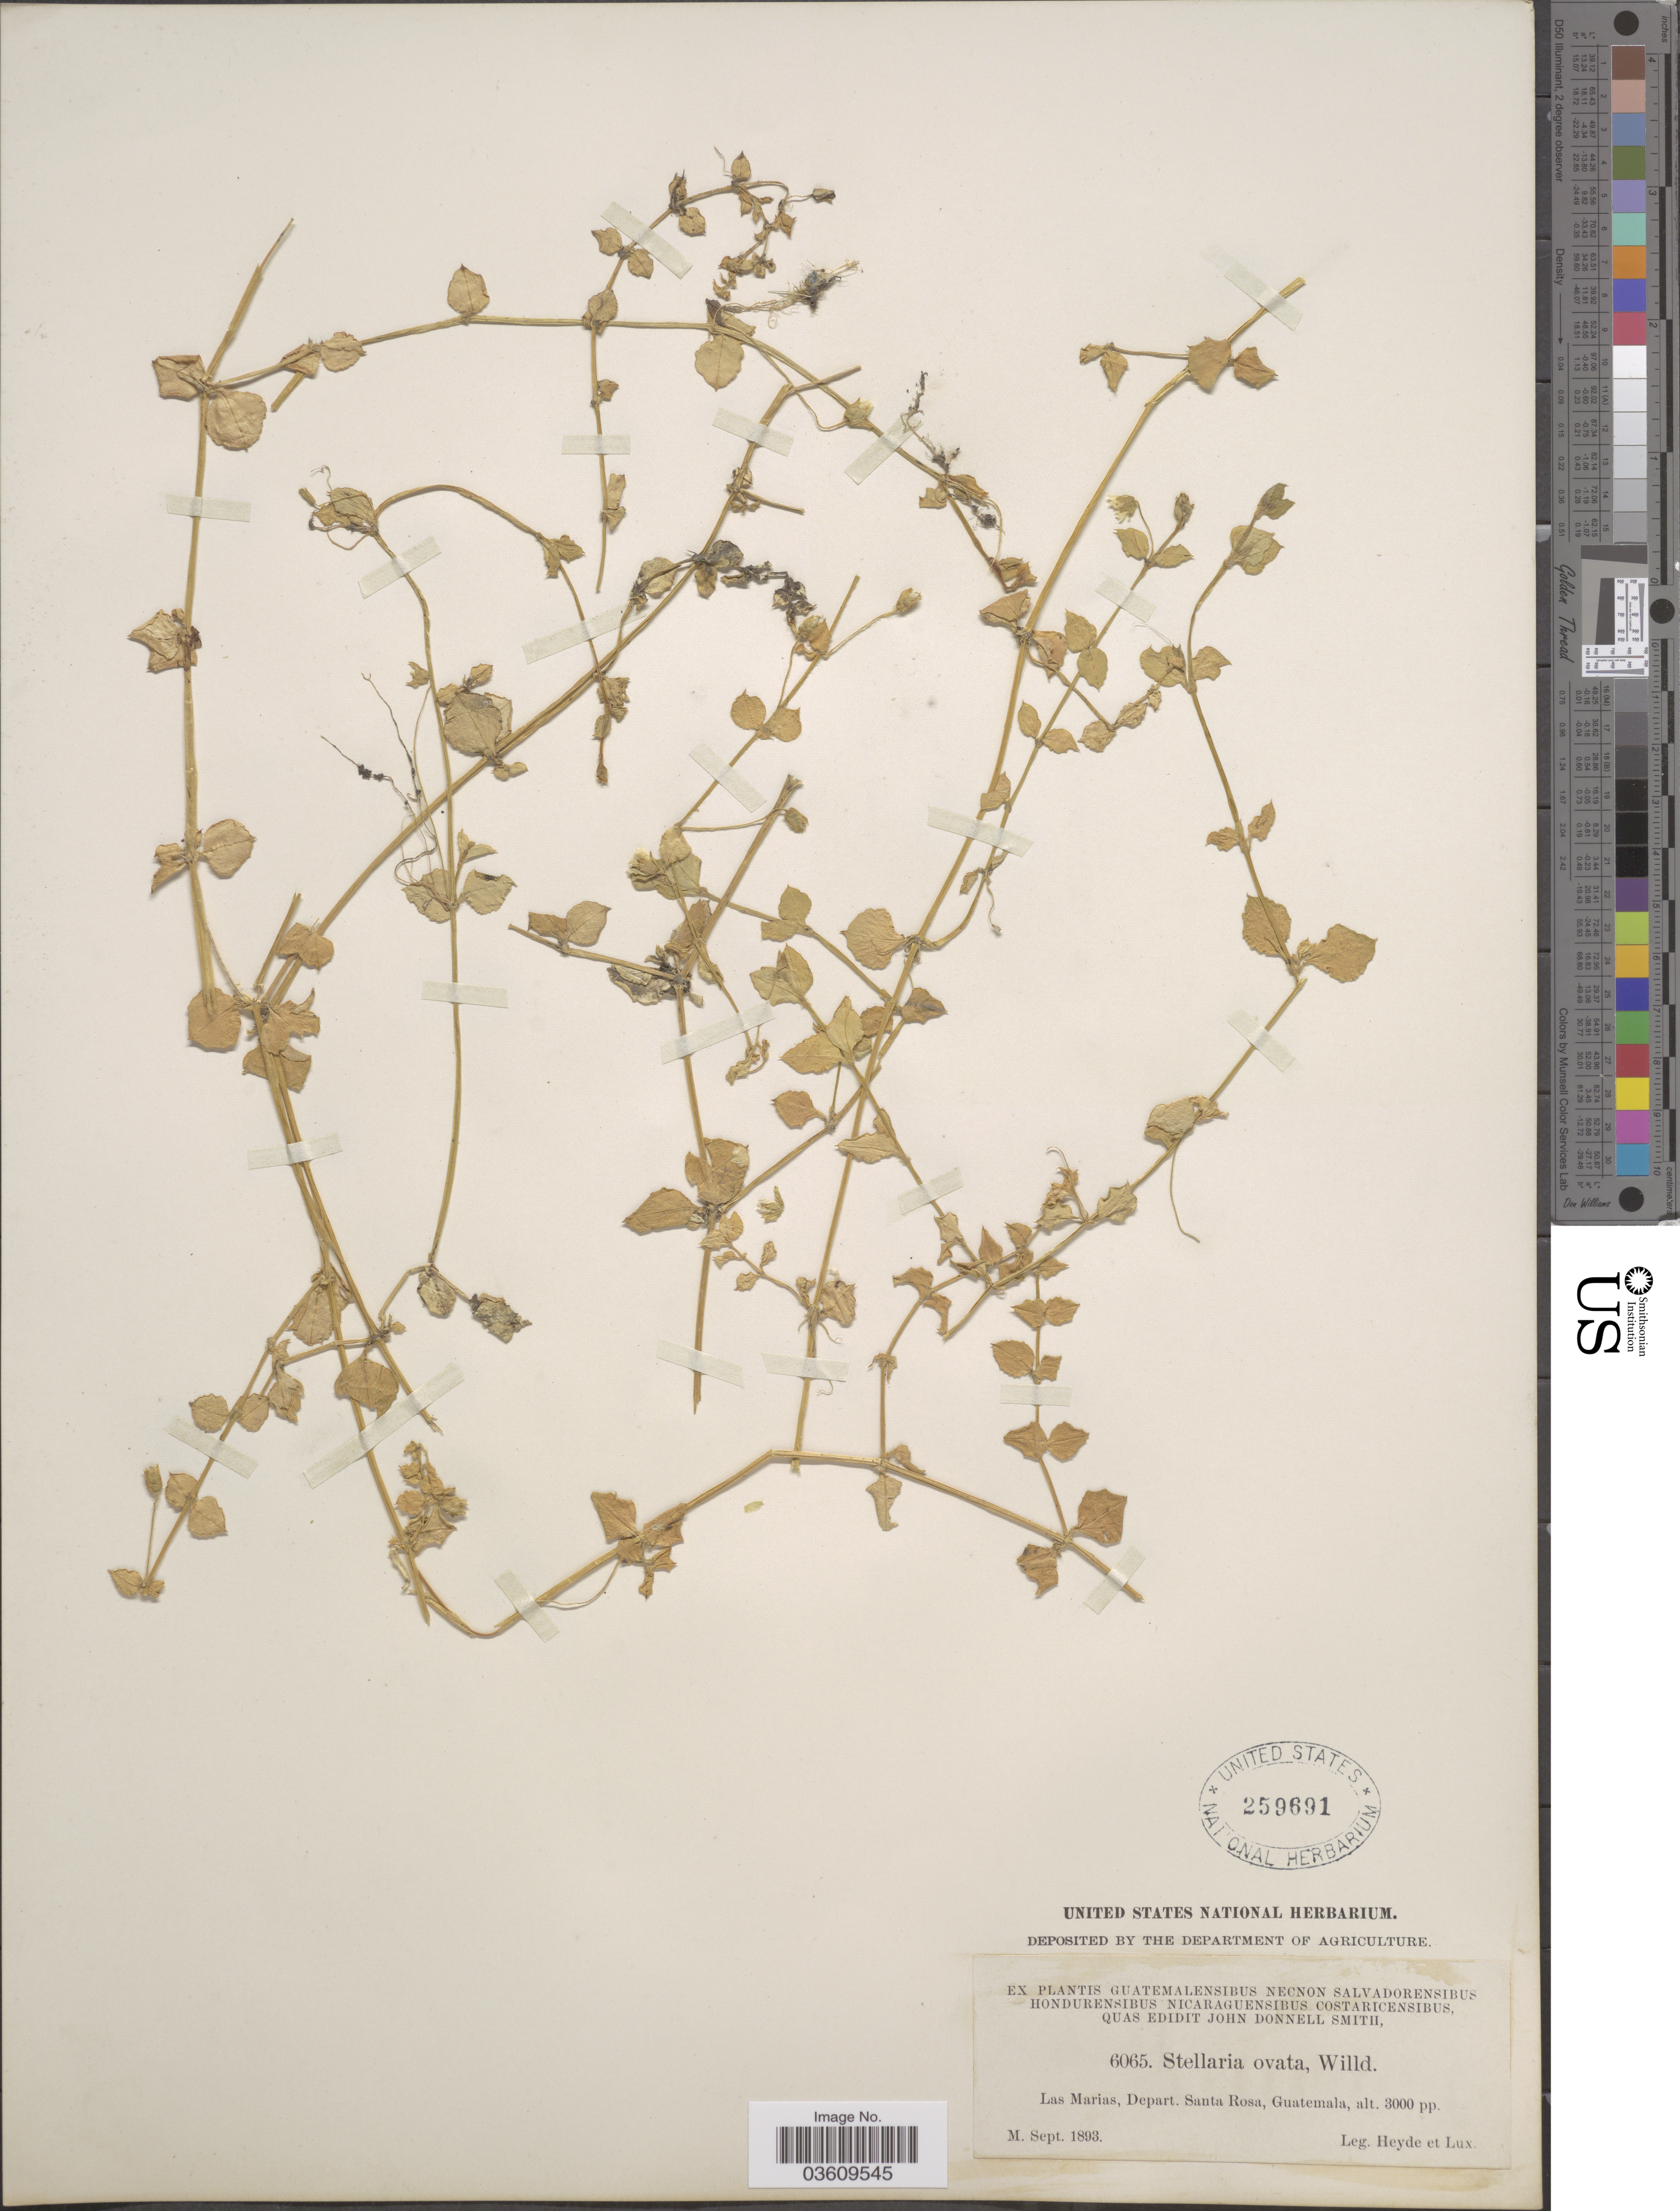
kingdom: Plantae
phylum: Tracheophyta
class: Magnoliopsida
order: Caryophyllales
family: Caryophyllaceae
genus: Stellaria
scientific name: Stellaria ovata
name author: Willd.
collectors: Heyde & Lux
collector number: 6065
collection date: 1893-09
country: Guatemala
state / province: Santa Rosa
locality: Las Marias, Depart. Santa Rosa.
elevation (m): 914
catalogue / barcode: US 259691